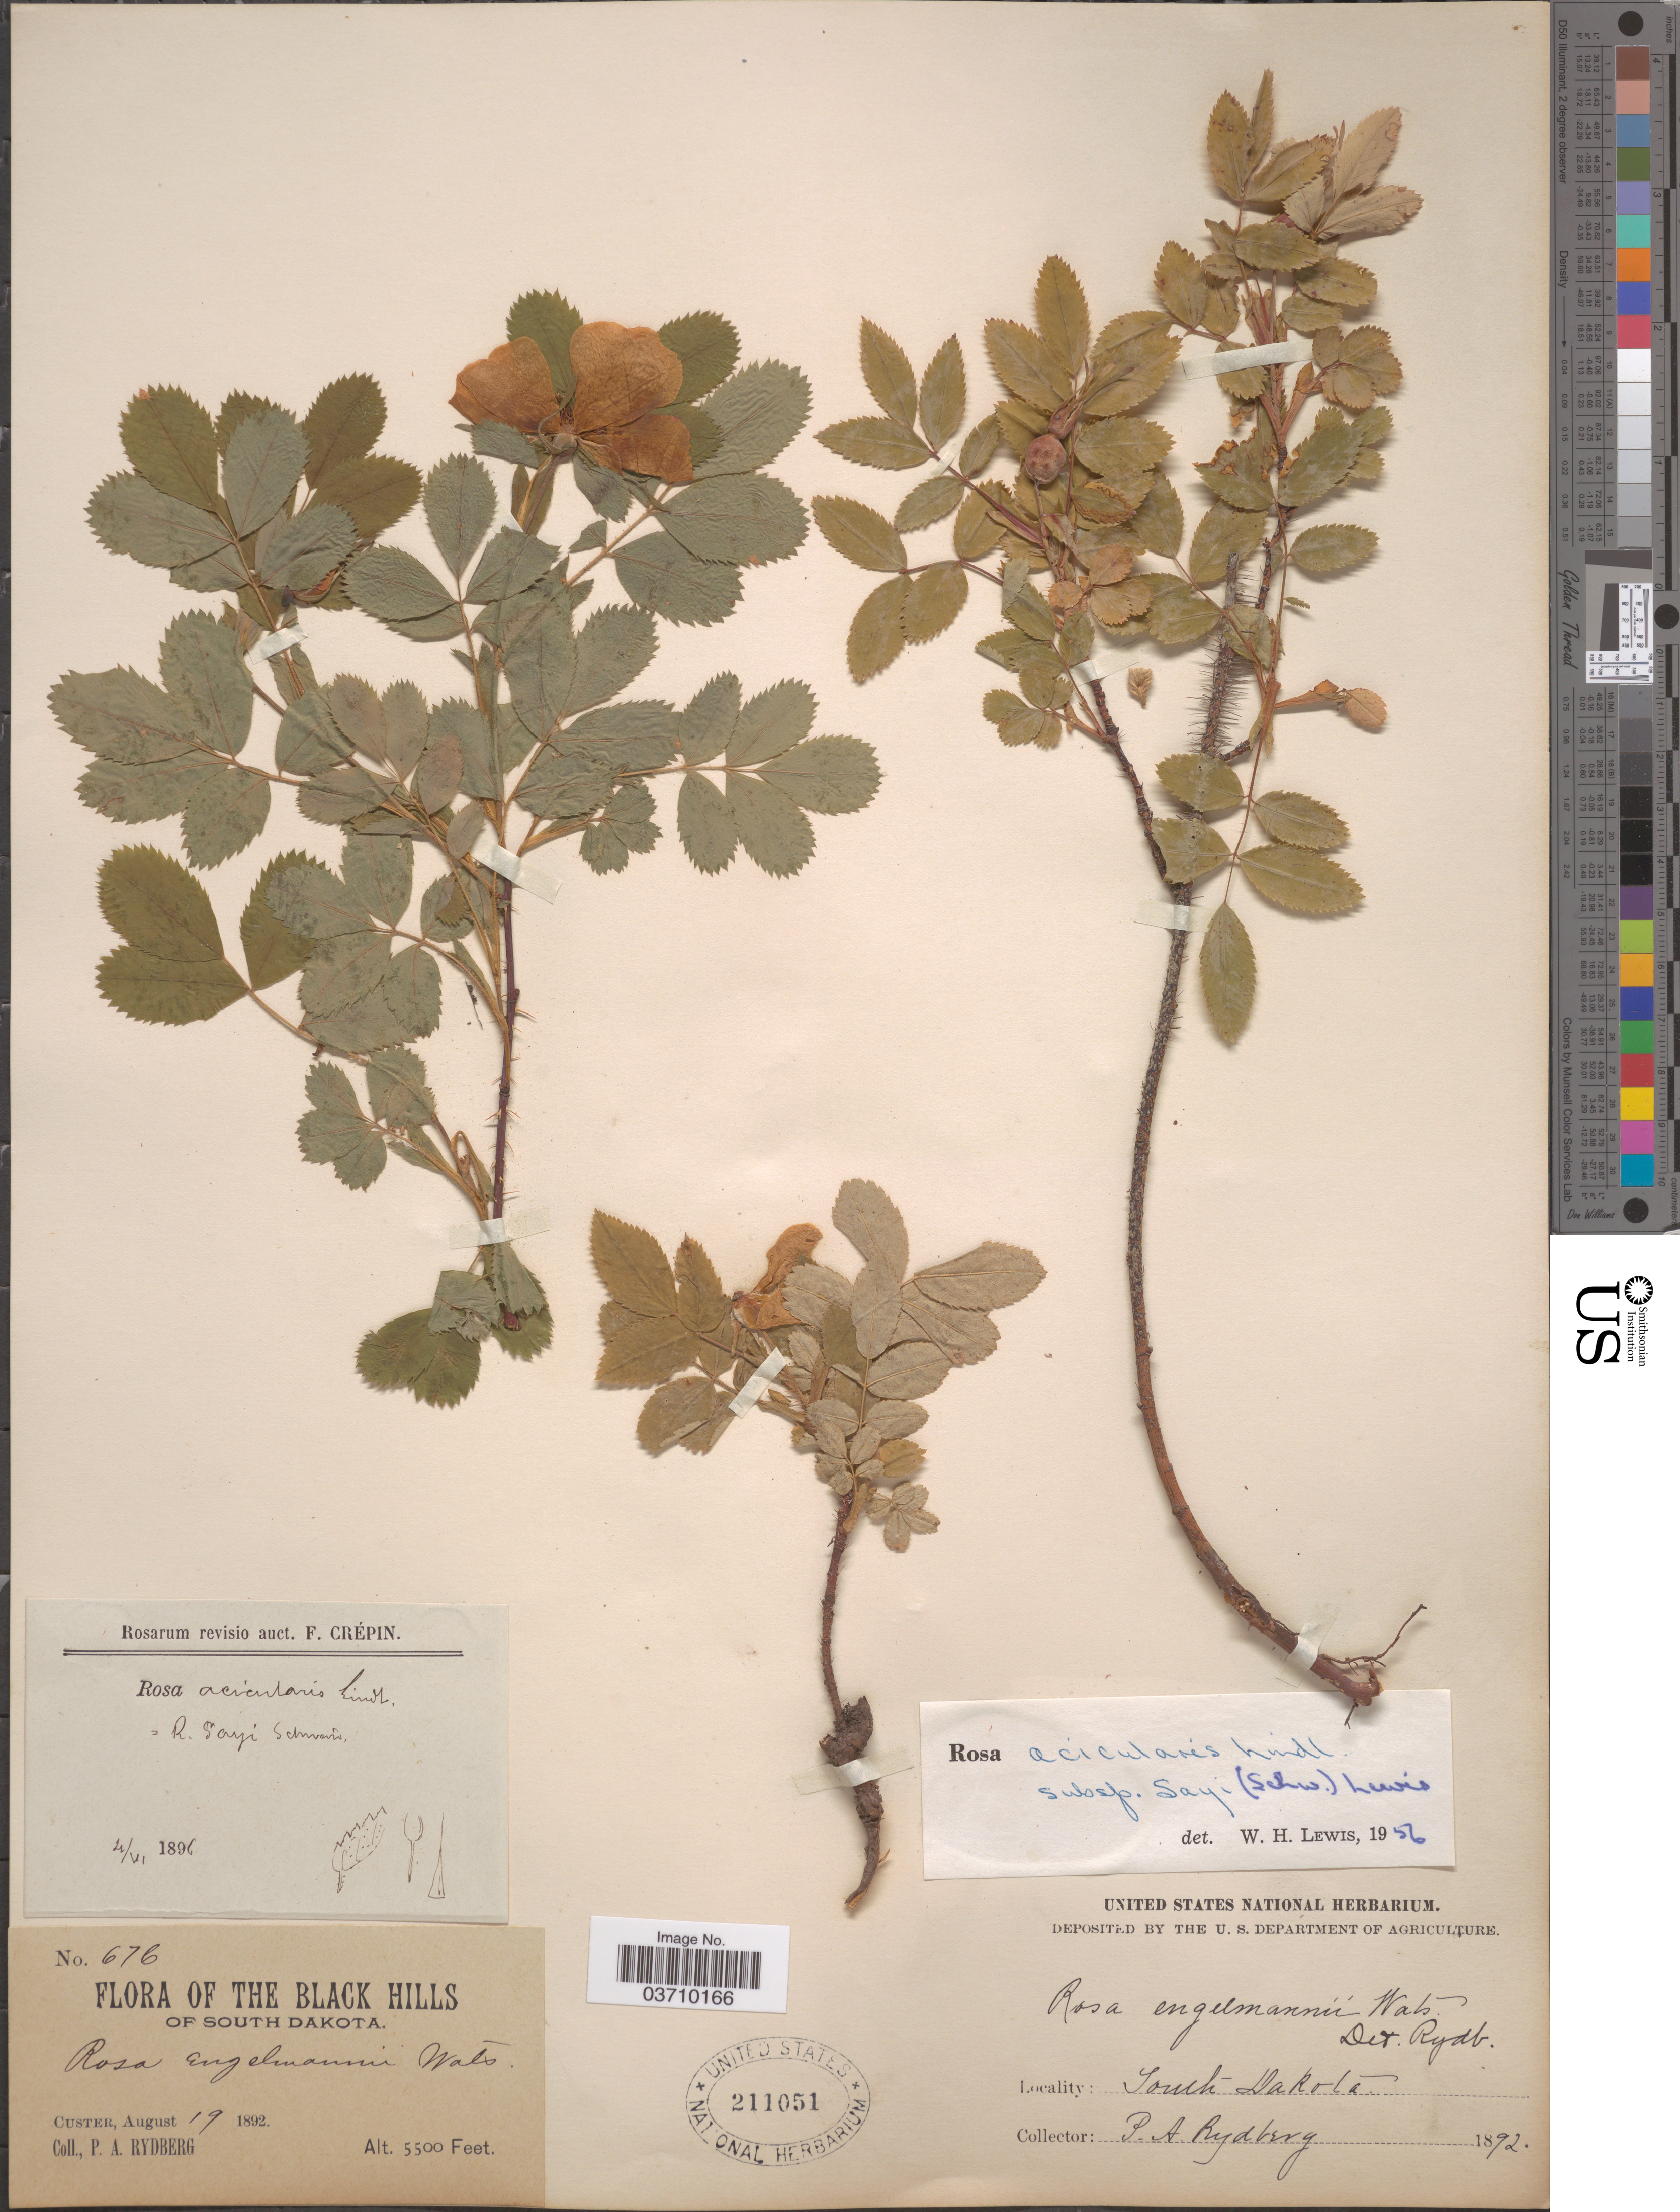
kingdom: Plantae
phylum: Tracheophyta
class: Magnoliopsida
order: Rosales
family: Rosaceae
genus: Rosa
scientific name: Rosa acicularis var. sayi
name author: (Schwein.) Rehder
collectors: P. A. Rydberg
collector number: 676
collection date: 1892-08-19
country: United States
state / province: South Dakota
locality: The Black Hills of South Dakota. Custer.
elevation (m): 1676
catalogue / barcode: US 211051